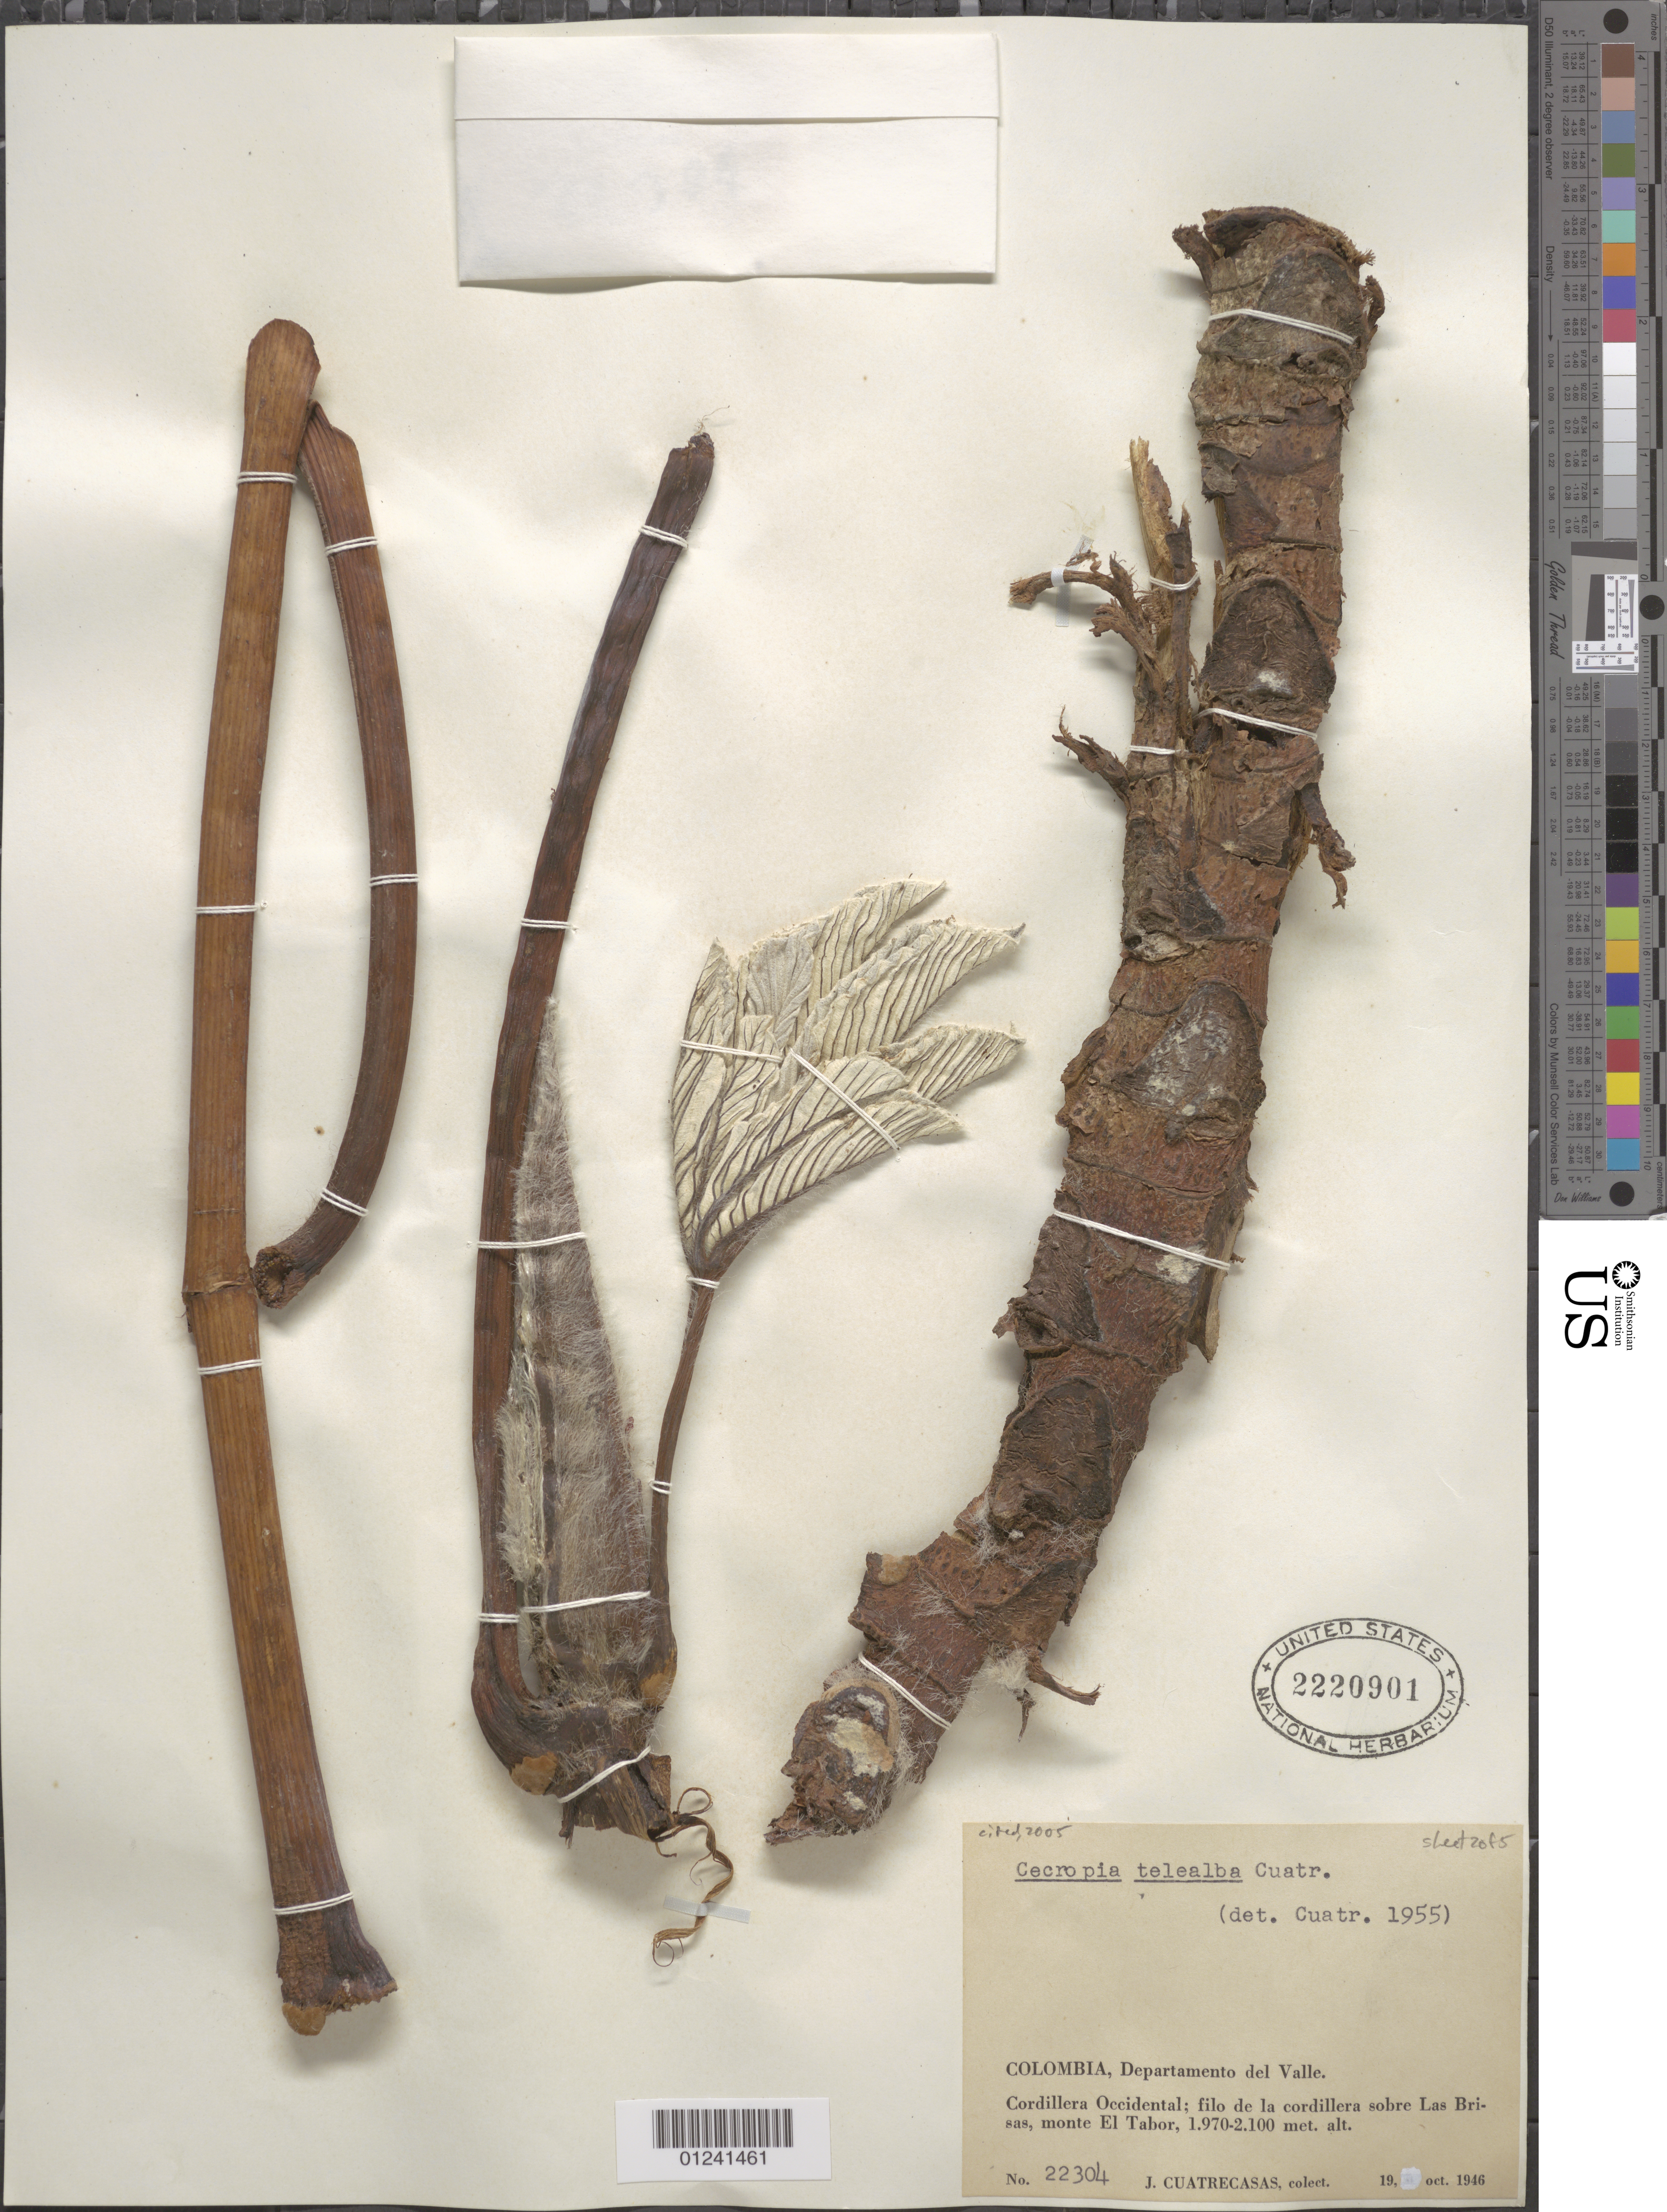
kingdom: Plantae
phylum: Tracheophyta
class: Magnoliopsida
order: Rosales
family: Urticaceae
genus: Cecropia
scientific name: Cecropia telealba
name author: Cuatrec.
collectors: J. Cuatrecasas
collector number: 22504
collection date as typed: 19 Oct 1946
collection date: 1946-10-19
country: Colombia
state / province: Valle del Cauca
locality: Cordillera Occidental, filo de la cordillera sobre Las Brisas, Monte El Tabor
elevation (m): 1970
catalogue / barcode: US 2220901